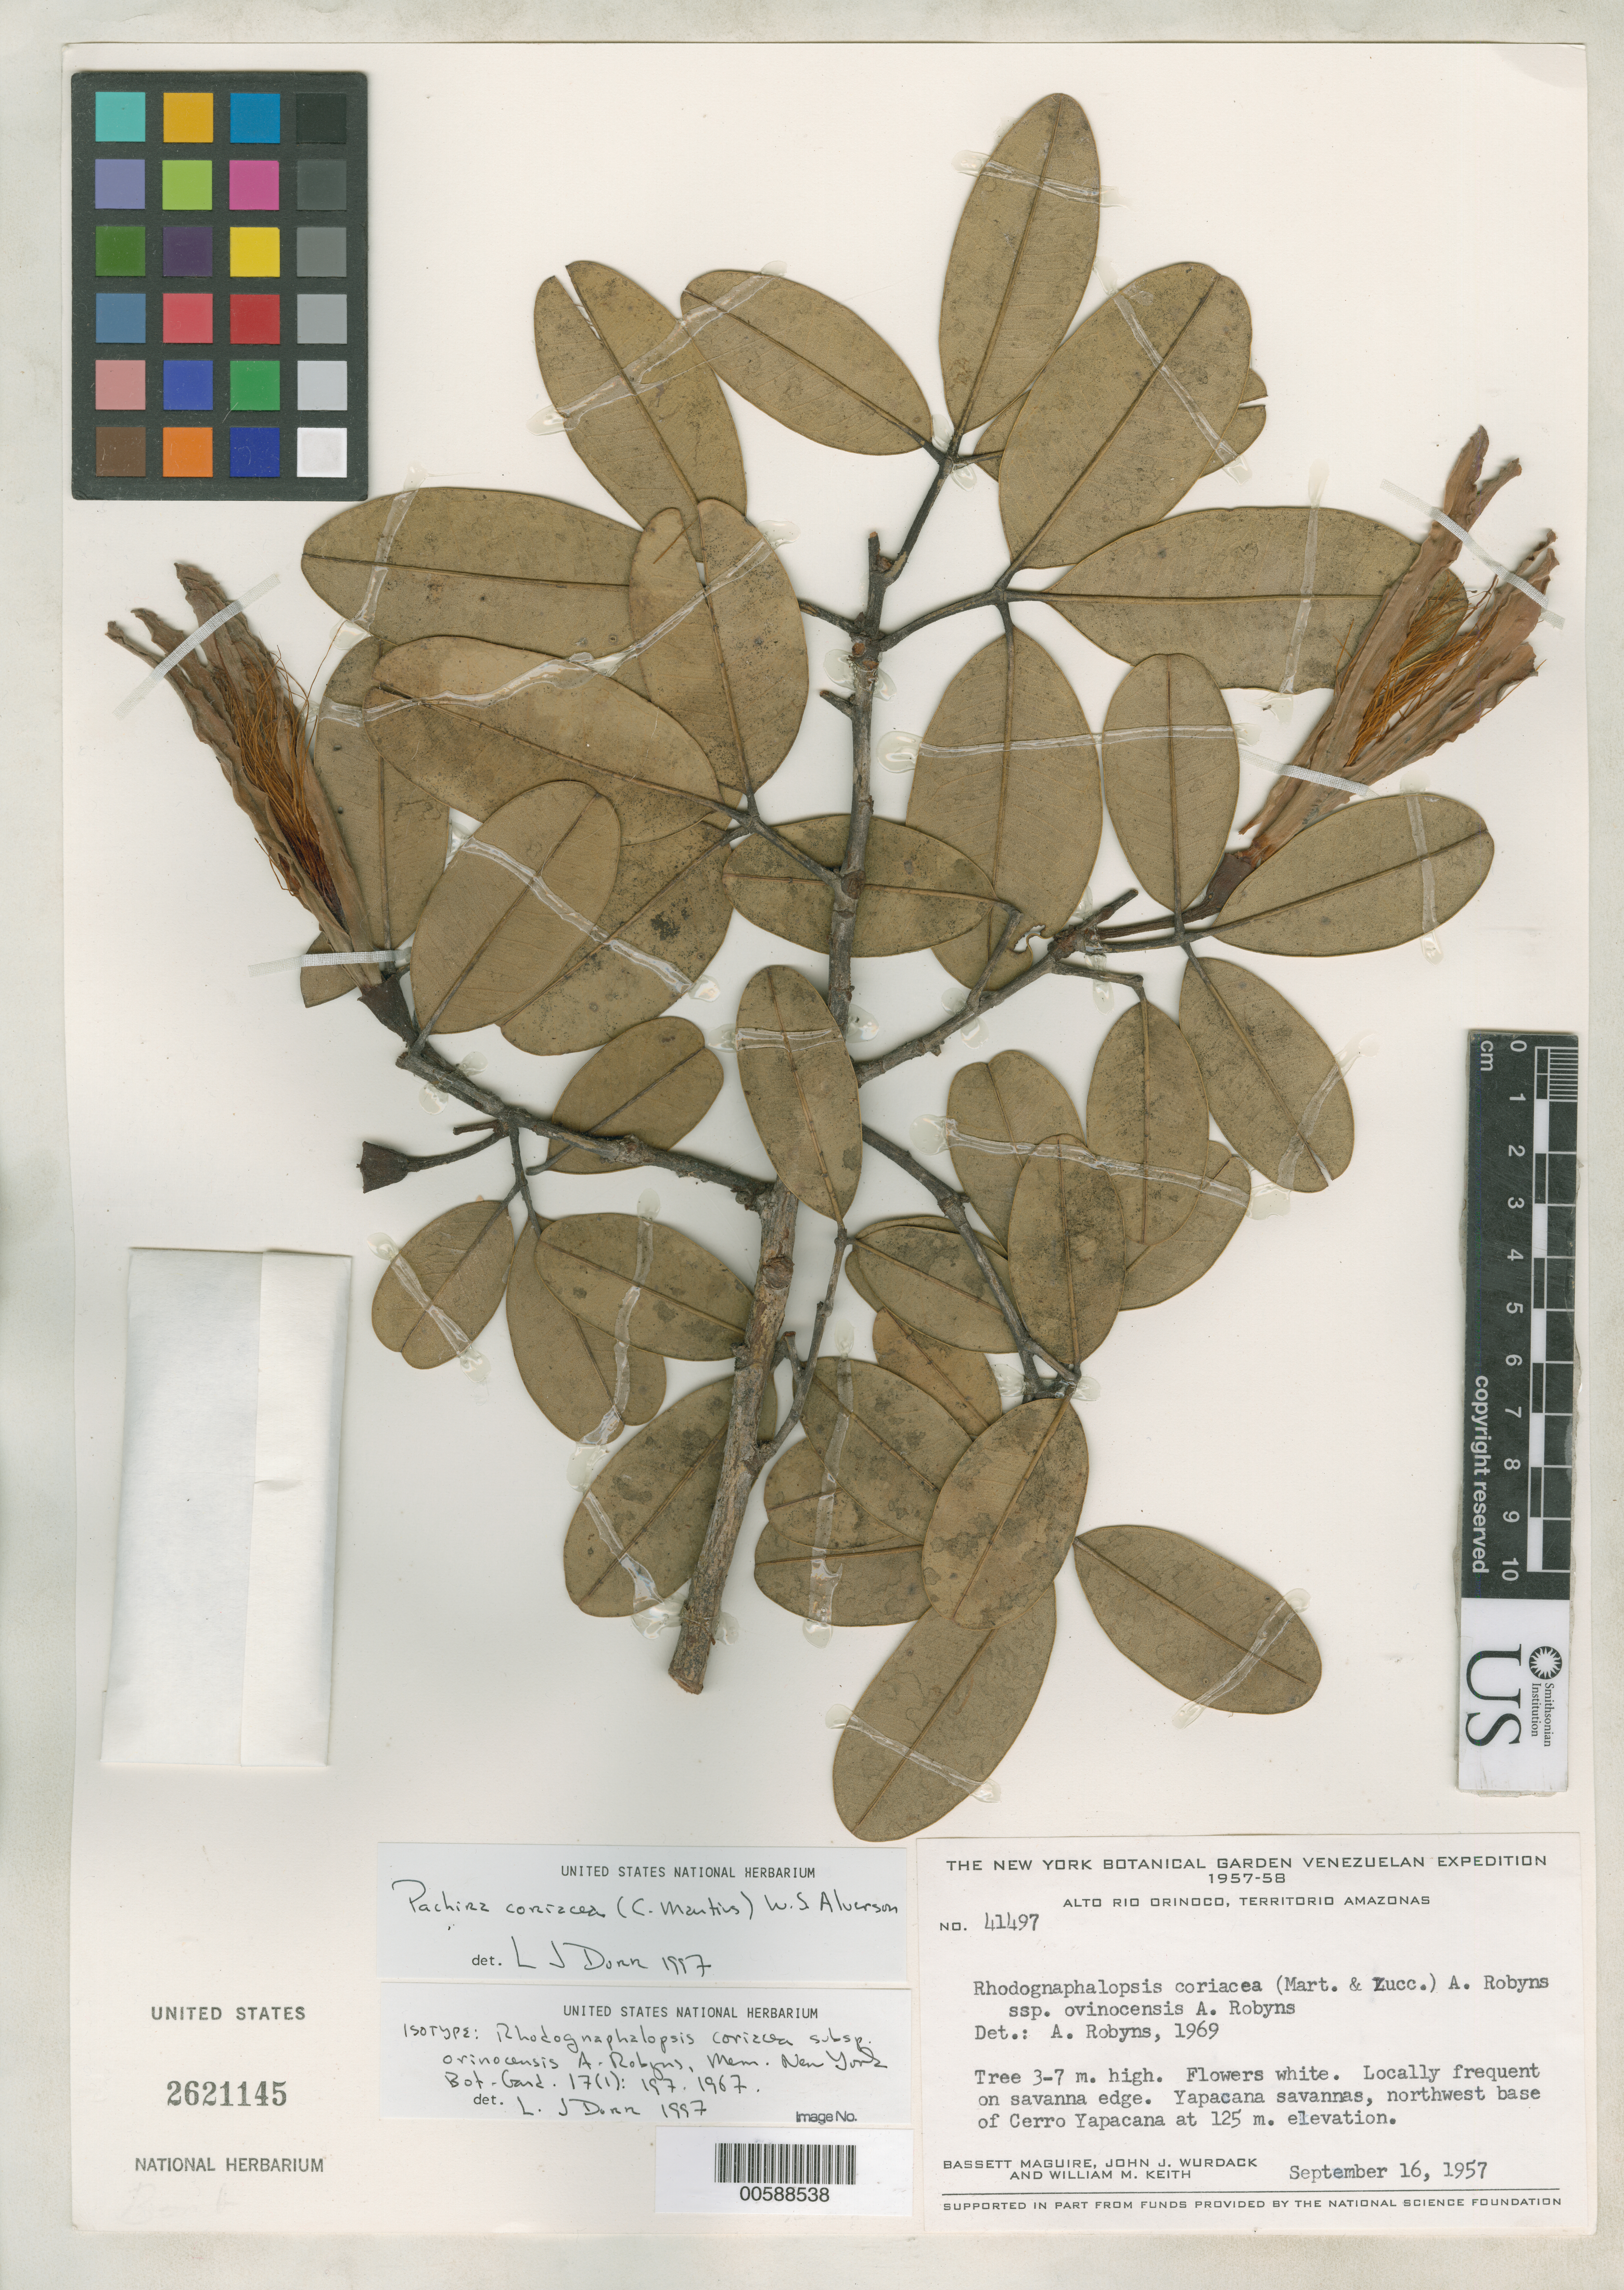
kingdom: Plantae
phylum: Tracheophyta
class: Magnoliopsida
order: Malvales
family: Malvaceae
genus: Rhodognaphalopsis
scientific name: Rhodognaphalopsis coriacea subsp. orinocensis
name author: A. Robyns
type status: Isotype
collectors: B. Maguire, J. J. Wurdack & W. Keith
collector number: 41497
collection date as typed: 16 Dec 1957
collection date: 1957-12-16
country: Venezuela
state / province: Amazonas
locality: Alto Rio Orinoco, Yapacana savannas, NW base of Cerro Yapacana.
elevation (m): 125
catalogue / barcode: US 2621145